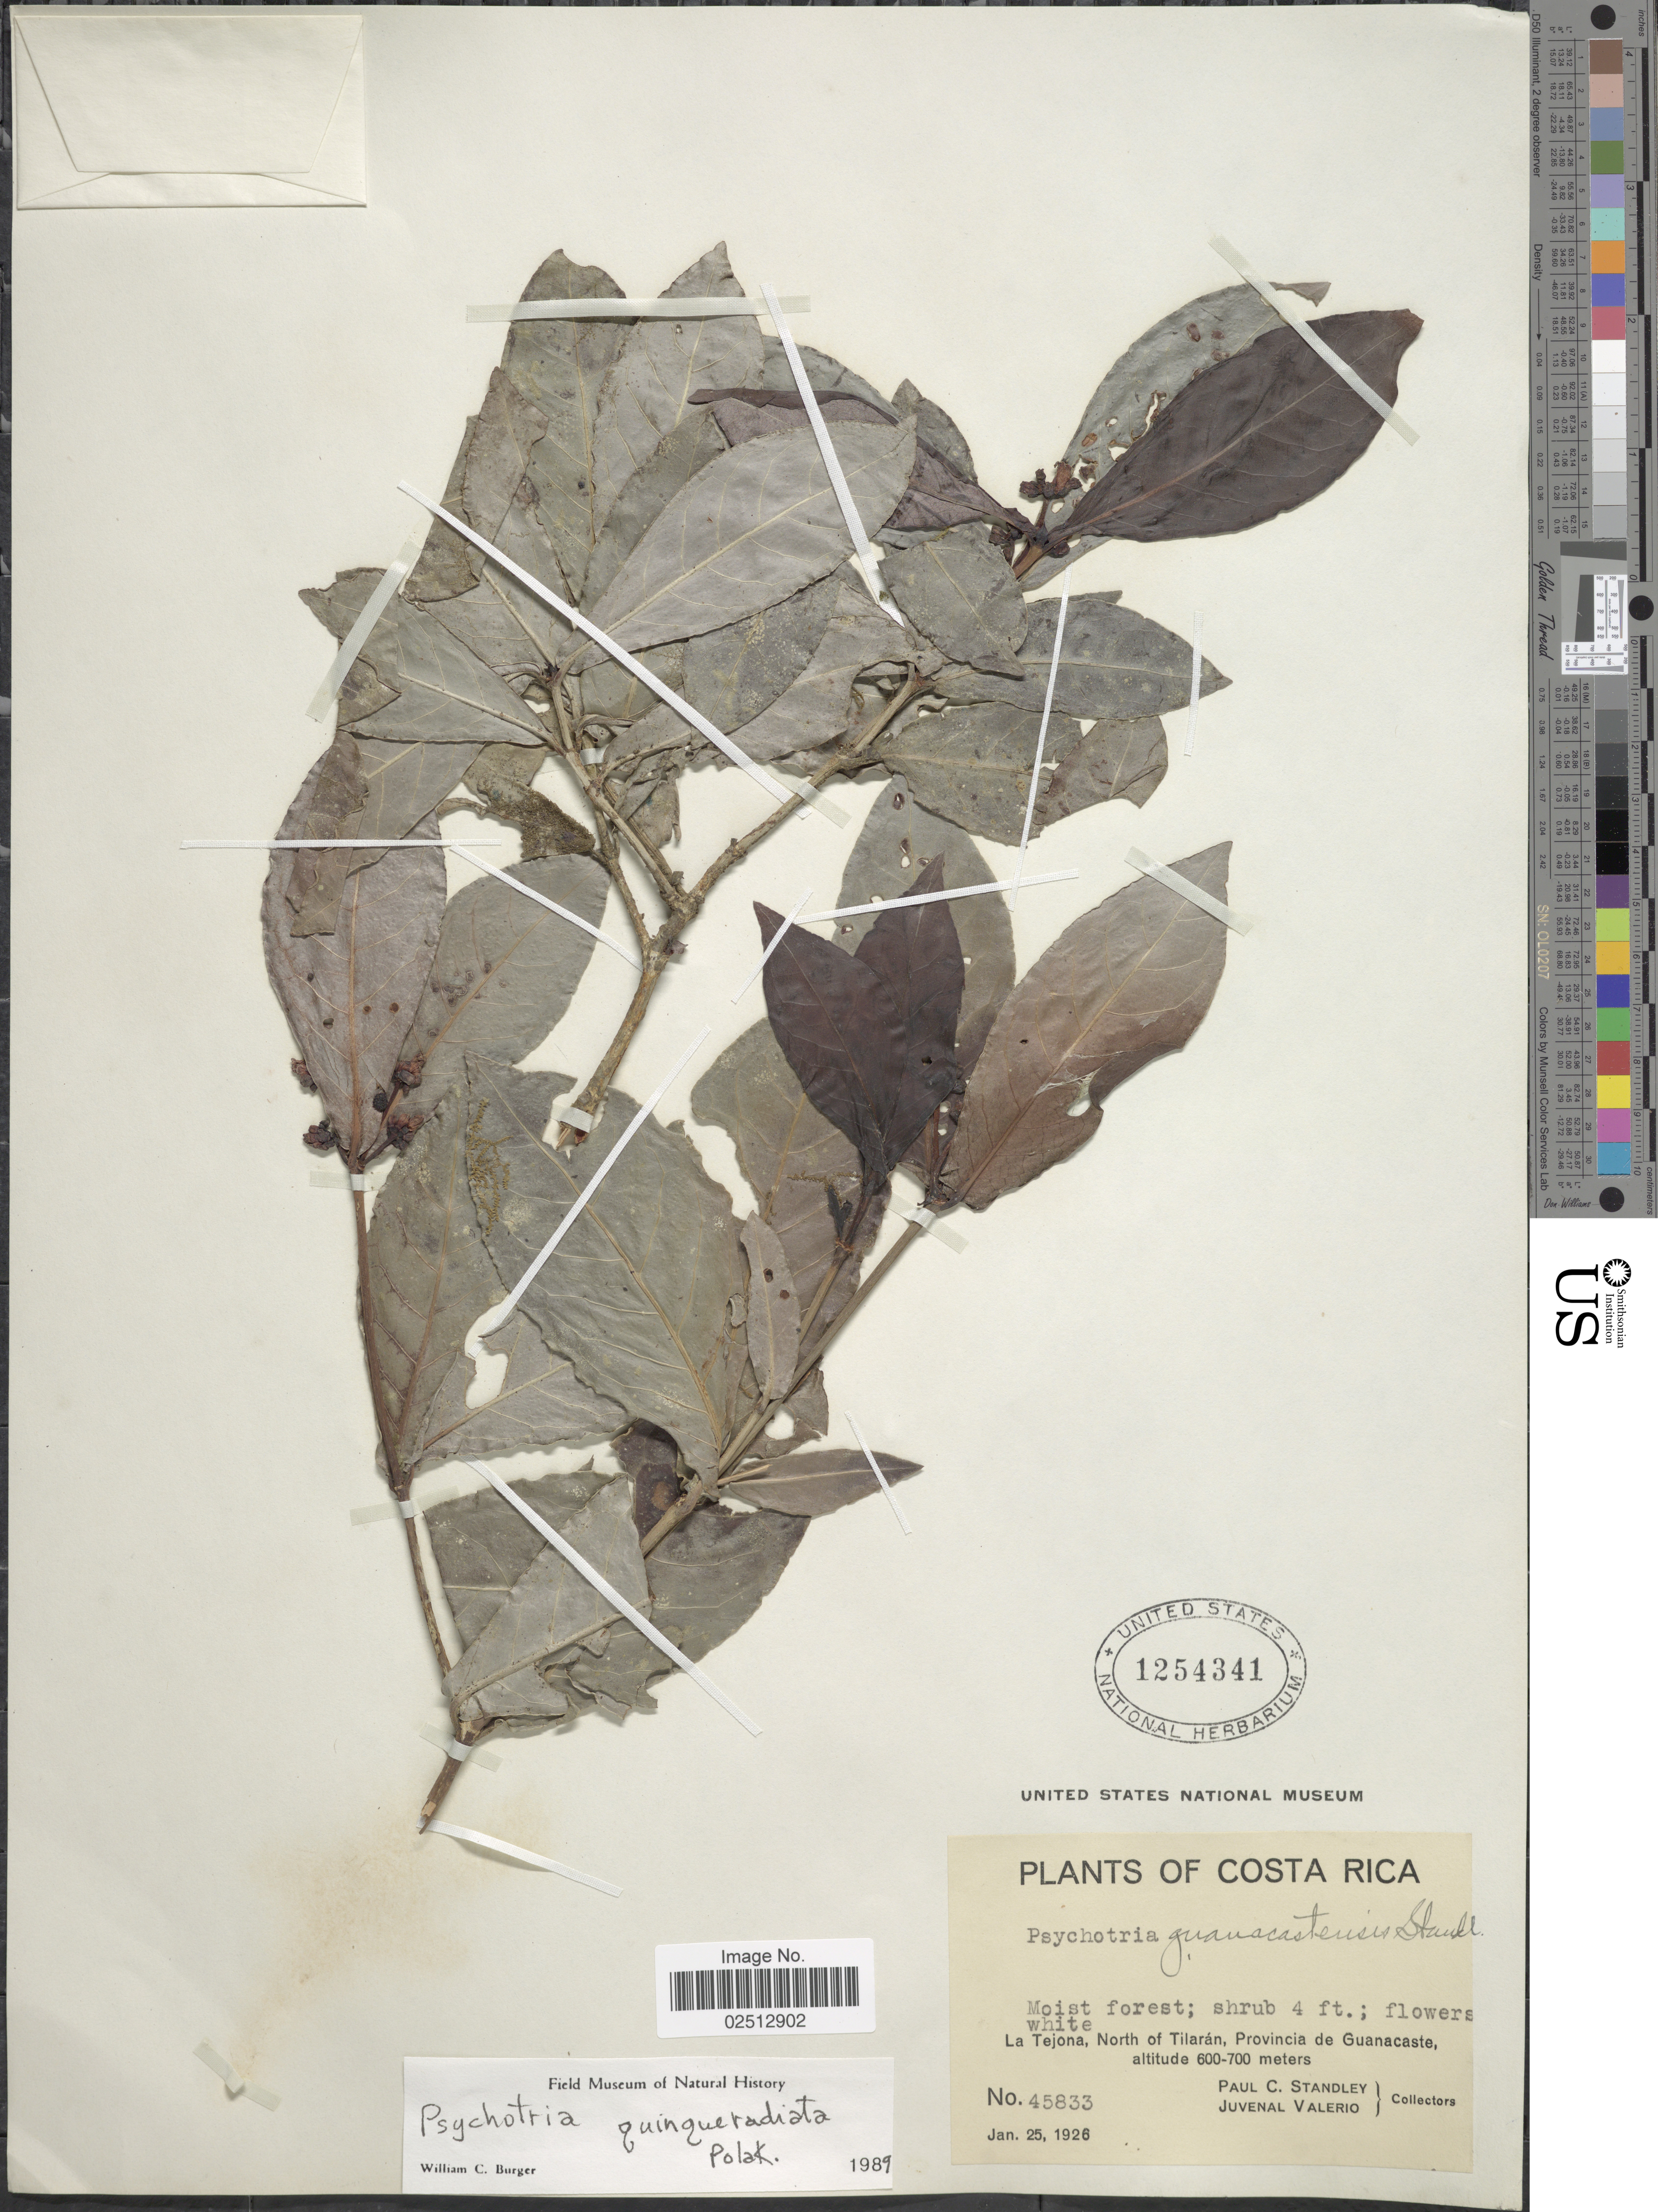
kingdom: Plantae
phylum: Tracheophyta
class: Magnoliopsida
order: Gentianales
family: Rubiaceae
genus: Psychotria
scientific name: Psychotria quinqueradiata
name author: Pol.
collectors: P. C. Standley & J. Valerio R.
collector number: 45833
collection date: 1926-01-25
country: Costa Rica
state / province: Guanacaste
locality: La Tejona, North of Tilaran, Provincia de Guanacaste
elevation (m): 600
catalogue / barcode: US 1254341